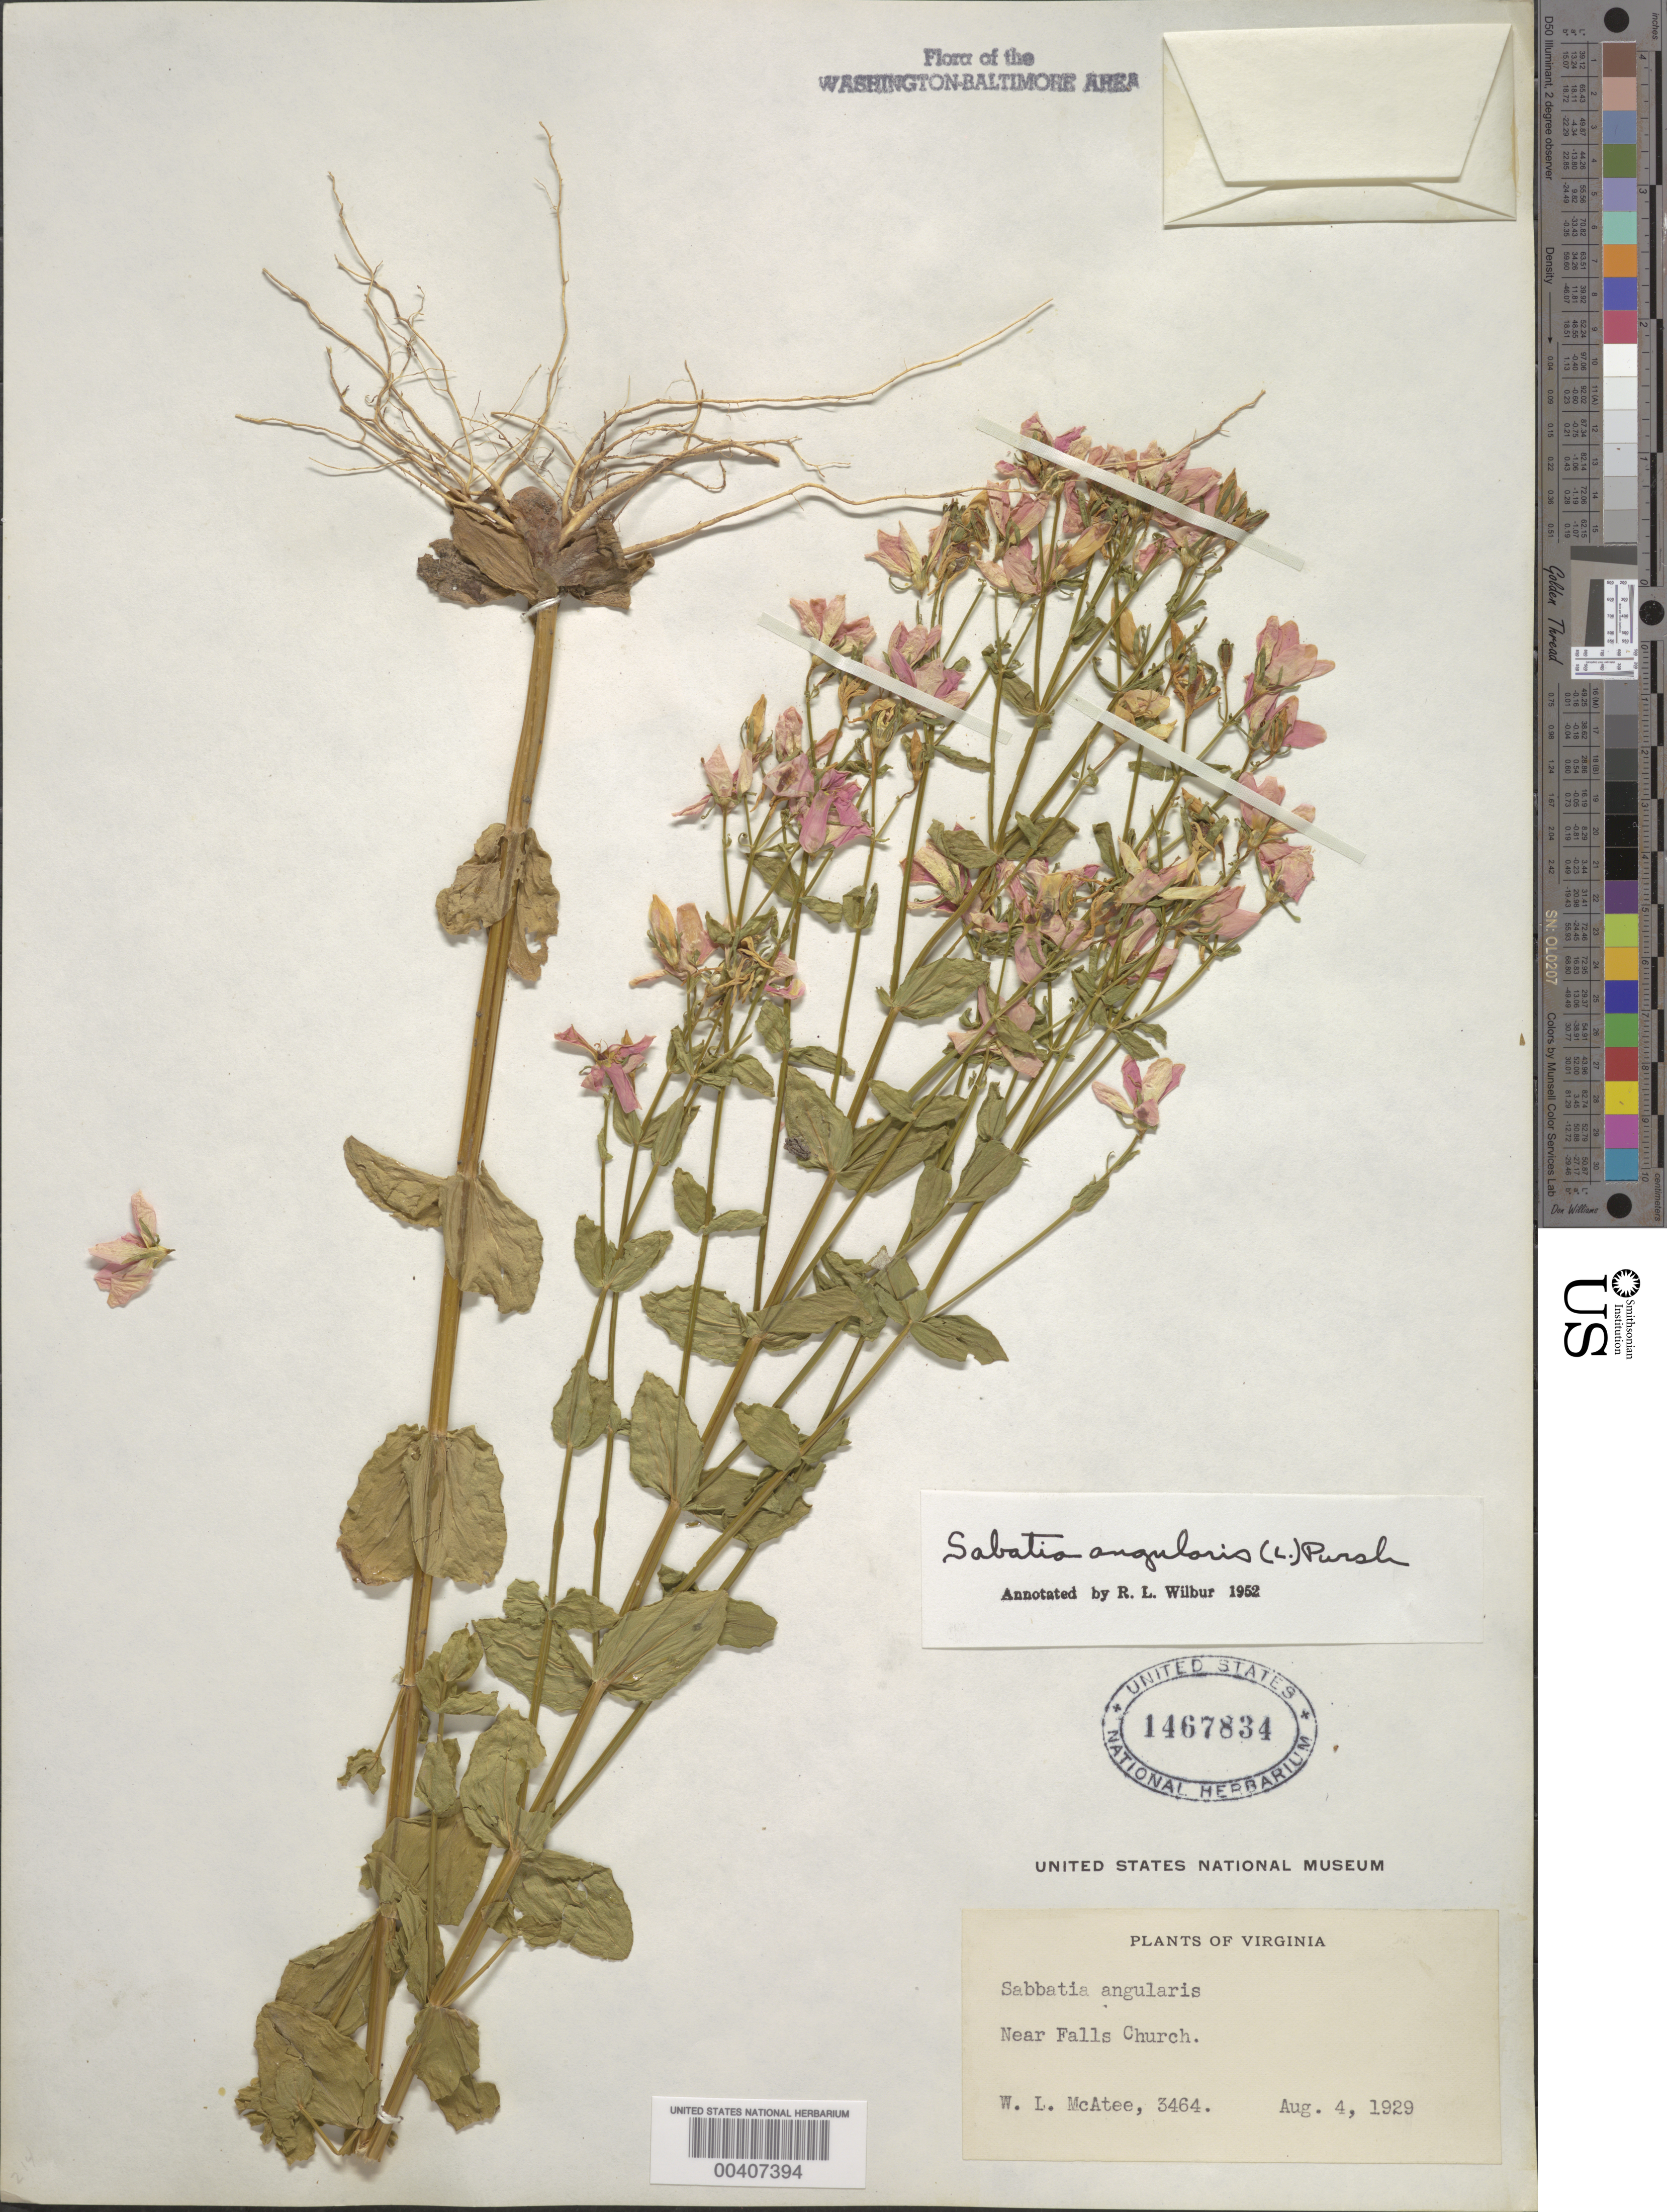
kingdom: Plantae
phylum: Tracheophyta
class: Magnoliopsida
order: Gentianales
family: Gentianaceae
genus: Sabatia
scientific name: Sabatia angularis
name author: (L.) Pursh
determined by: Wilbur, R. L.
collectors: W. McAtee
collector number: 3464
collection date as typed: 04 Aug 1929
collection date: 1929-08-04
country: United States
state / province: Virginia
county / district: Fairfax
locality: Falls Church, near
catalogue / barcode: US 1467834